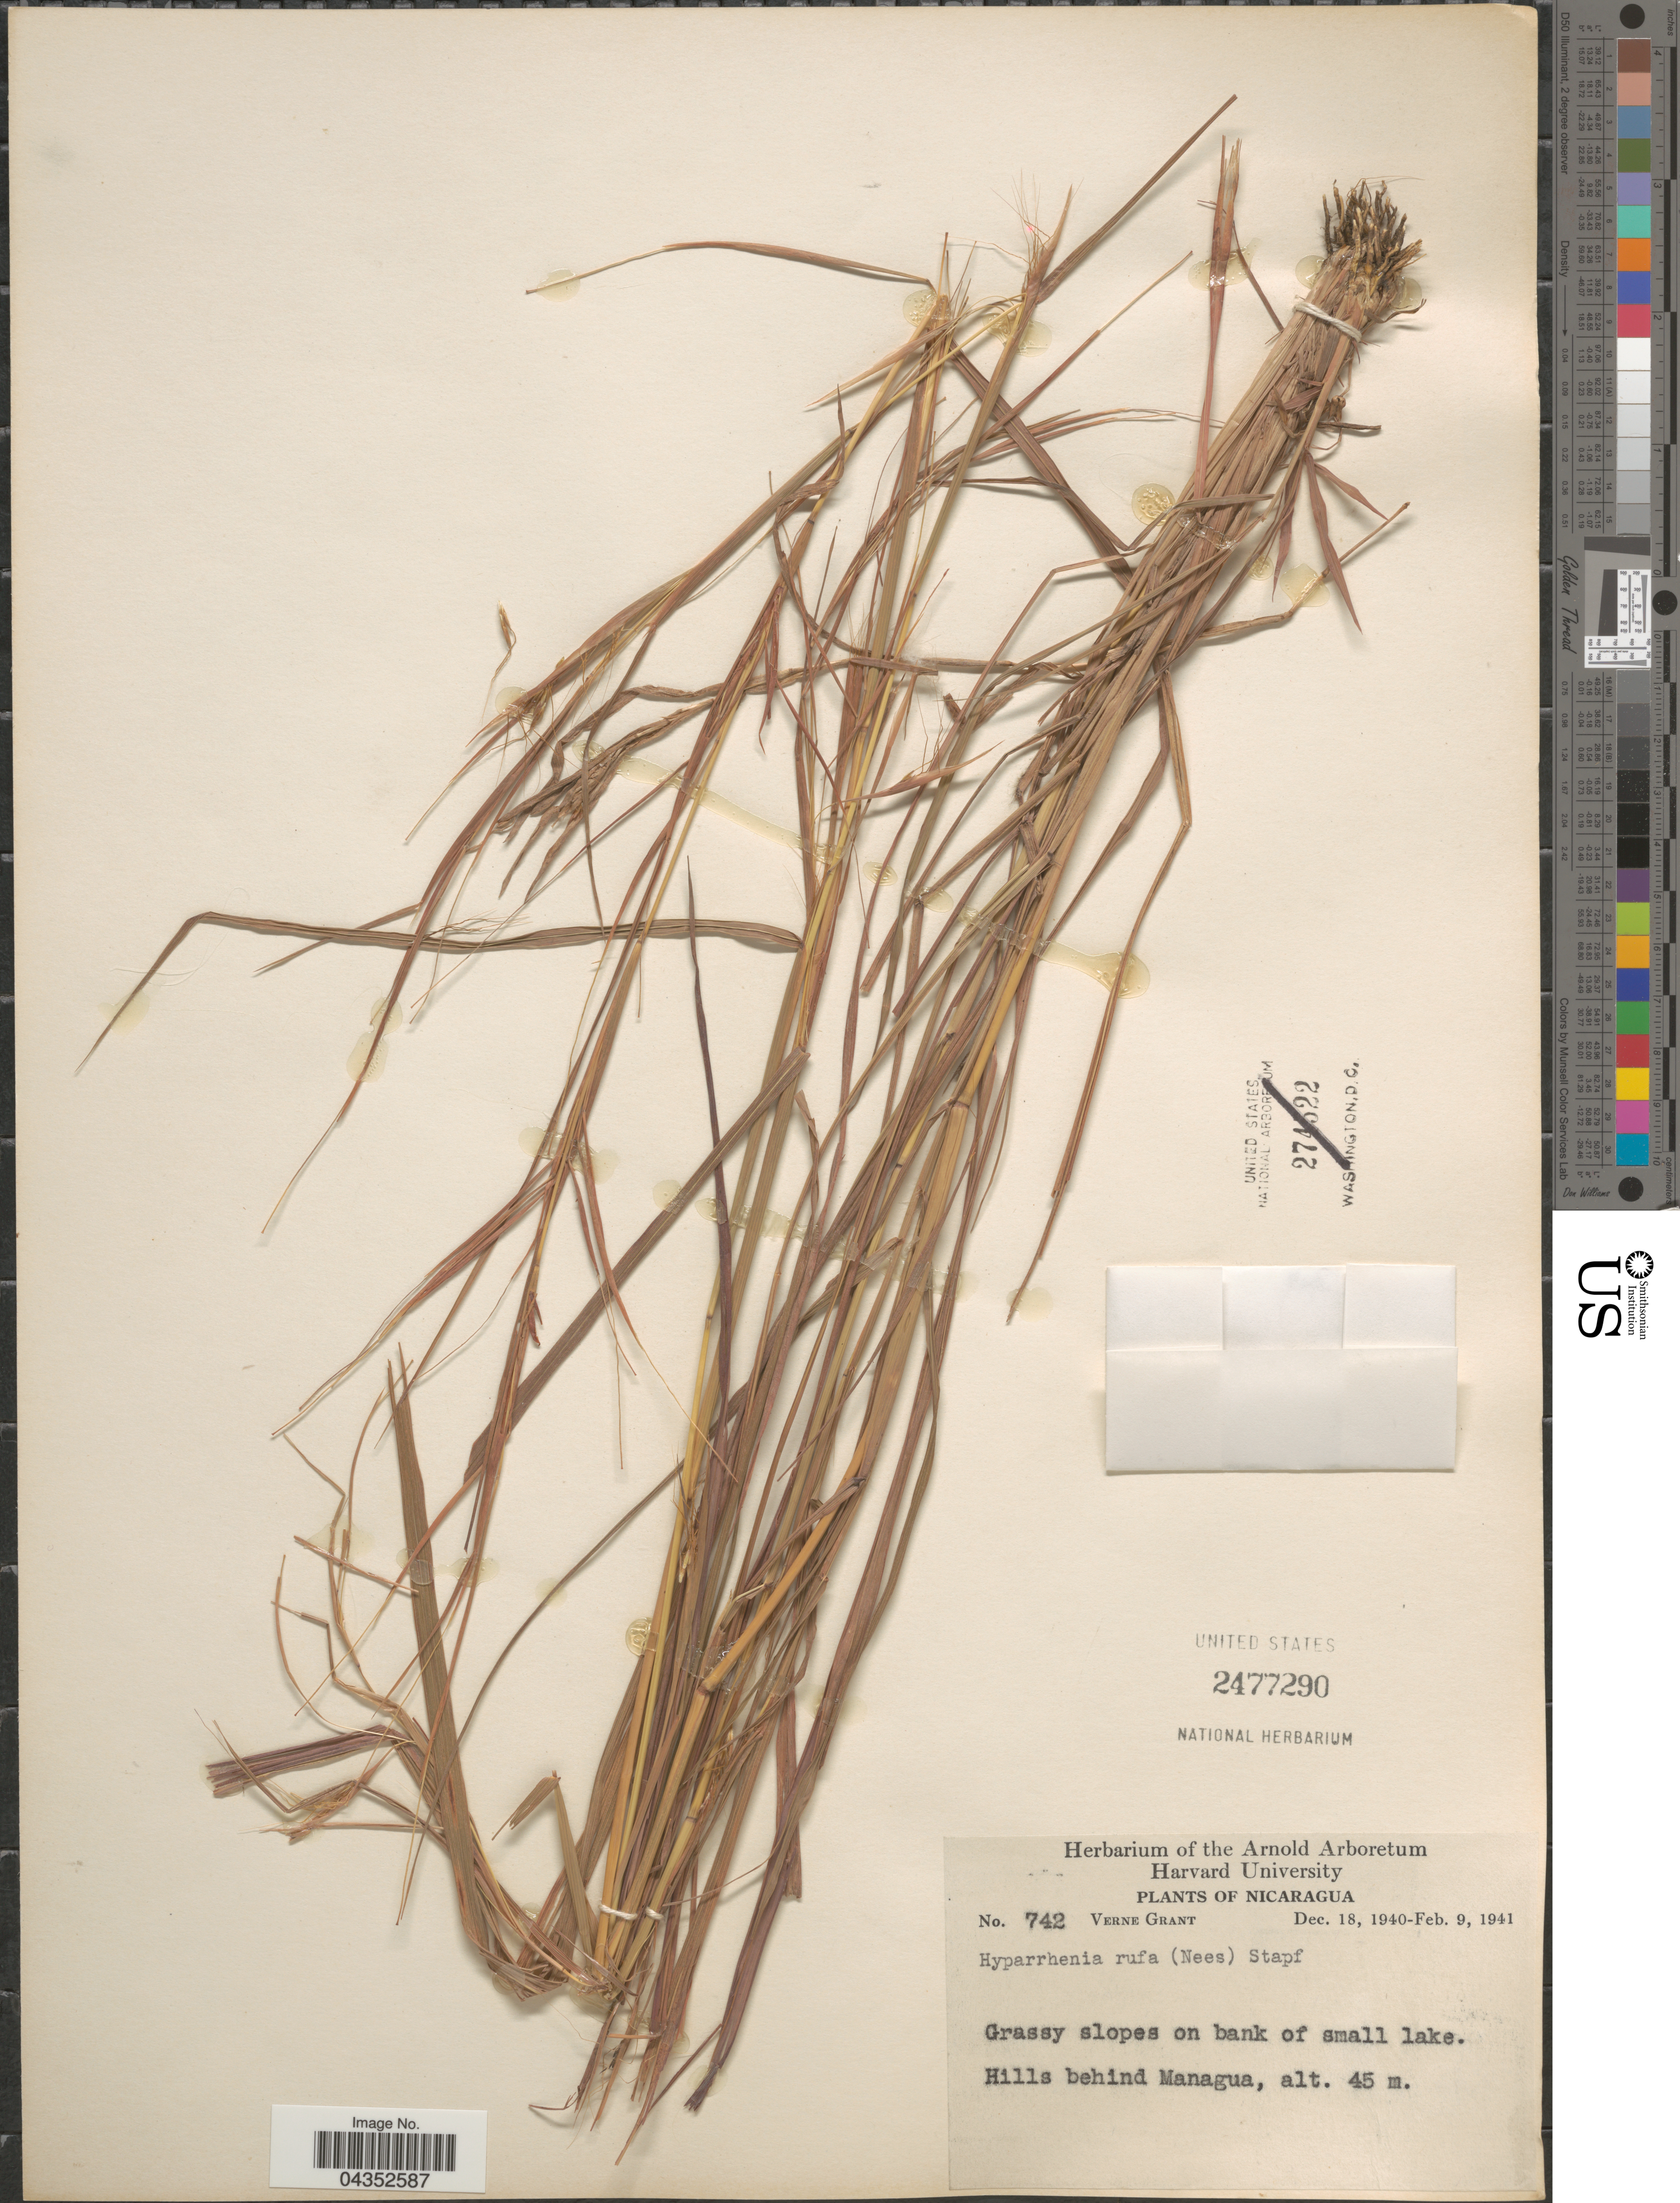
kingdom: Plantae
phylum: Tracheophyta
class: Liliopsida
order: Poales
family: Poaceae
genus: Hyparrhenia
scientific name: Hyparrhenia rufa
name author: (Nees) Stapf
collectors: V. Grant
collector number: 742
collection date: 1940-12-18/1941-02-09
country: Nicaragua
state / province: Managua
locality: Grassy slopes on bank of small lake. Hills behind Managua.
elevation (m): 45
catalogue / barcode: US 2477290